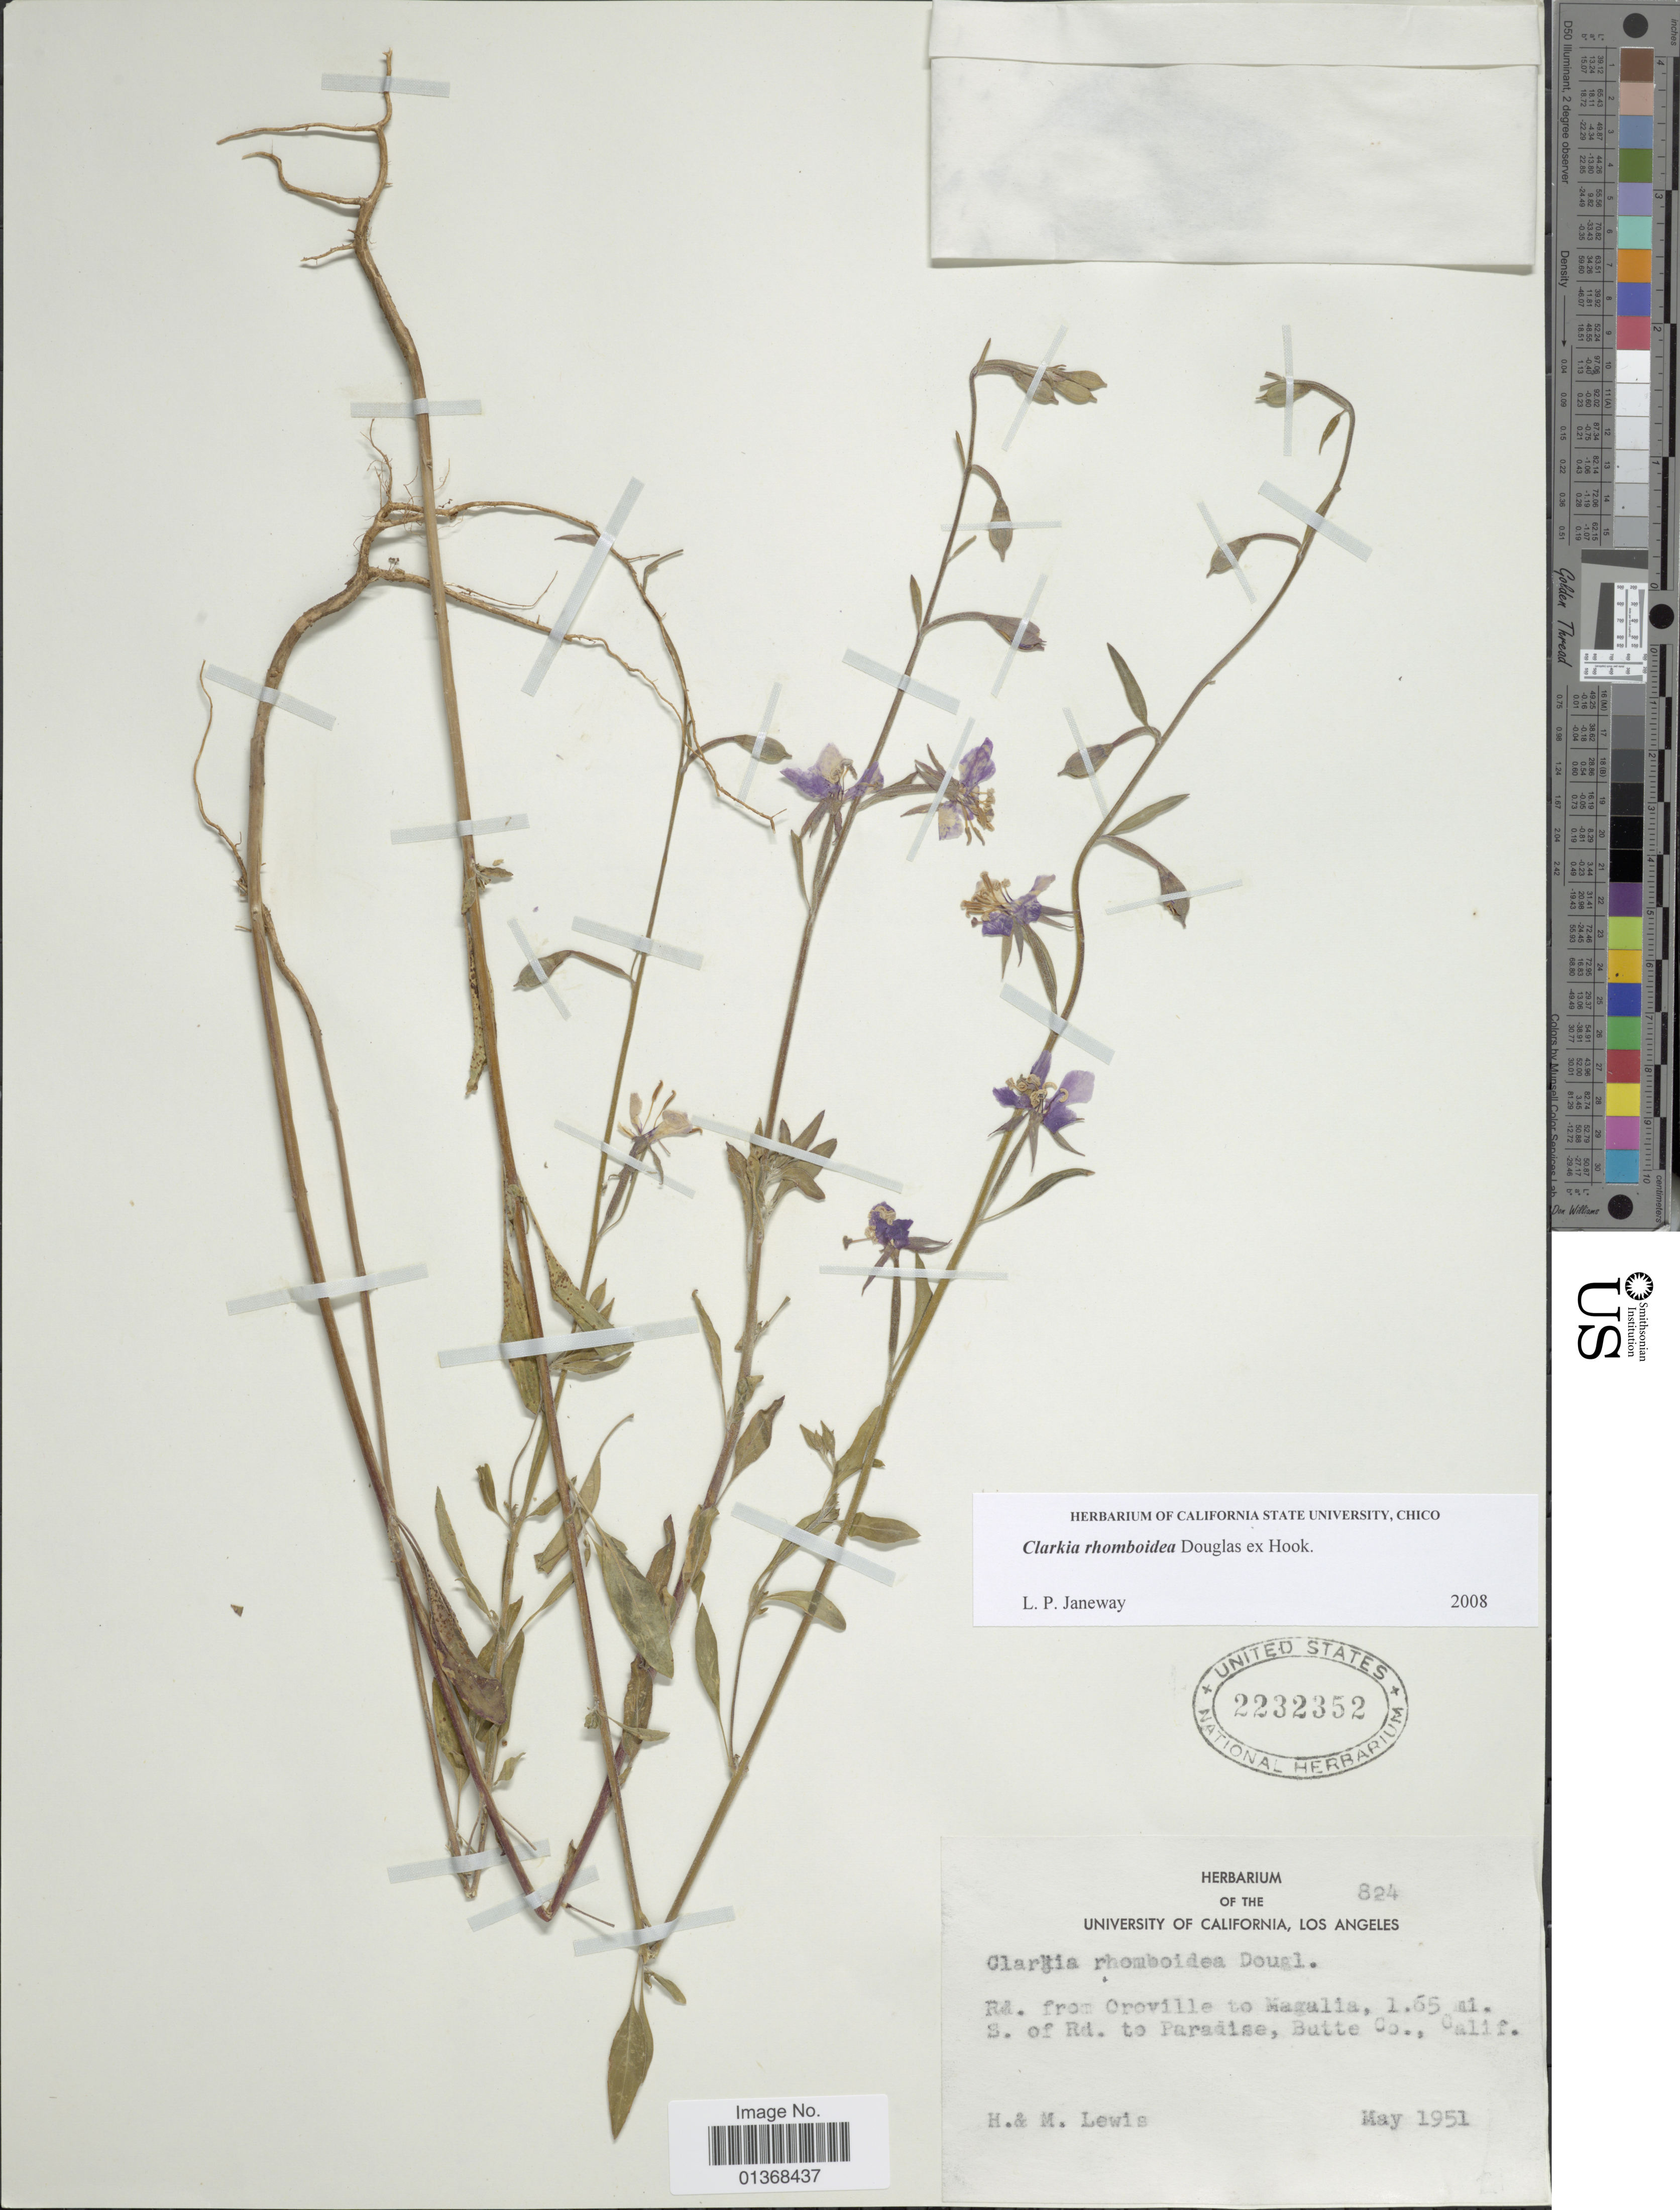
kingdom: Plantae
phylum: Tracheophyta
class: Magnoliopsida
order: Myrtales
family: Onagraceae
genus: Clarkia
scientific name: Clarkia rhomboidea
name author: Douglas ex Hook.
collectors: H. Lewis & M. Lewis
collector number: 824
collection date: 1951-05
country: United States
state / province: California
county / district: Butte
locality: Rd. from Oroville to Magalia, 1.65 mi. S. of Rd. to Paradise, Butte Co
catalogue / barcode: US 2232352